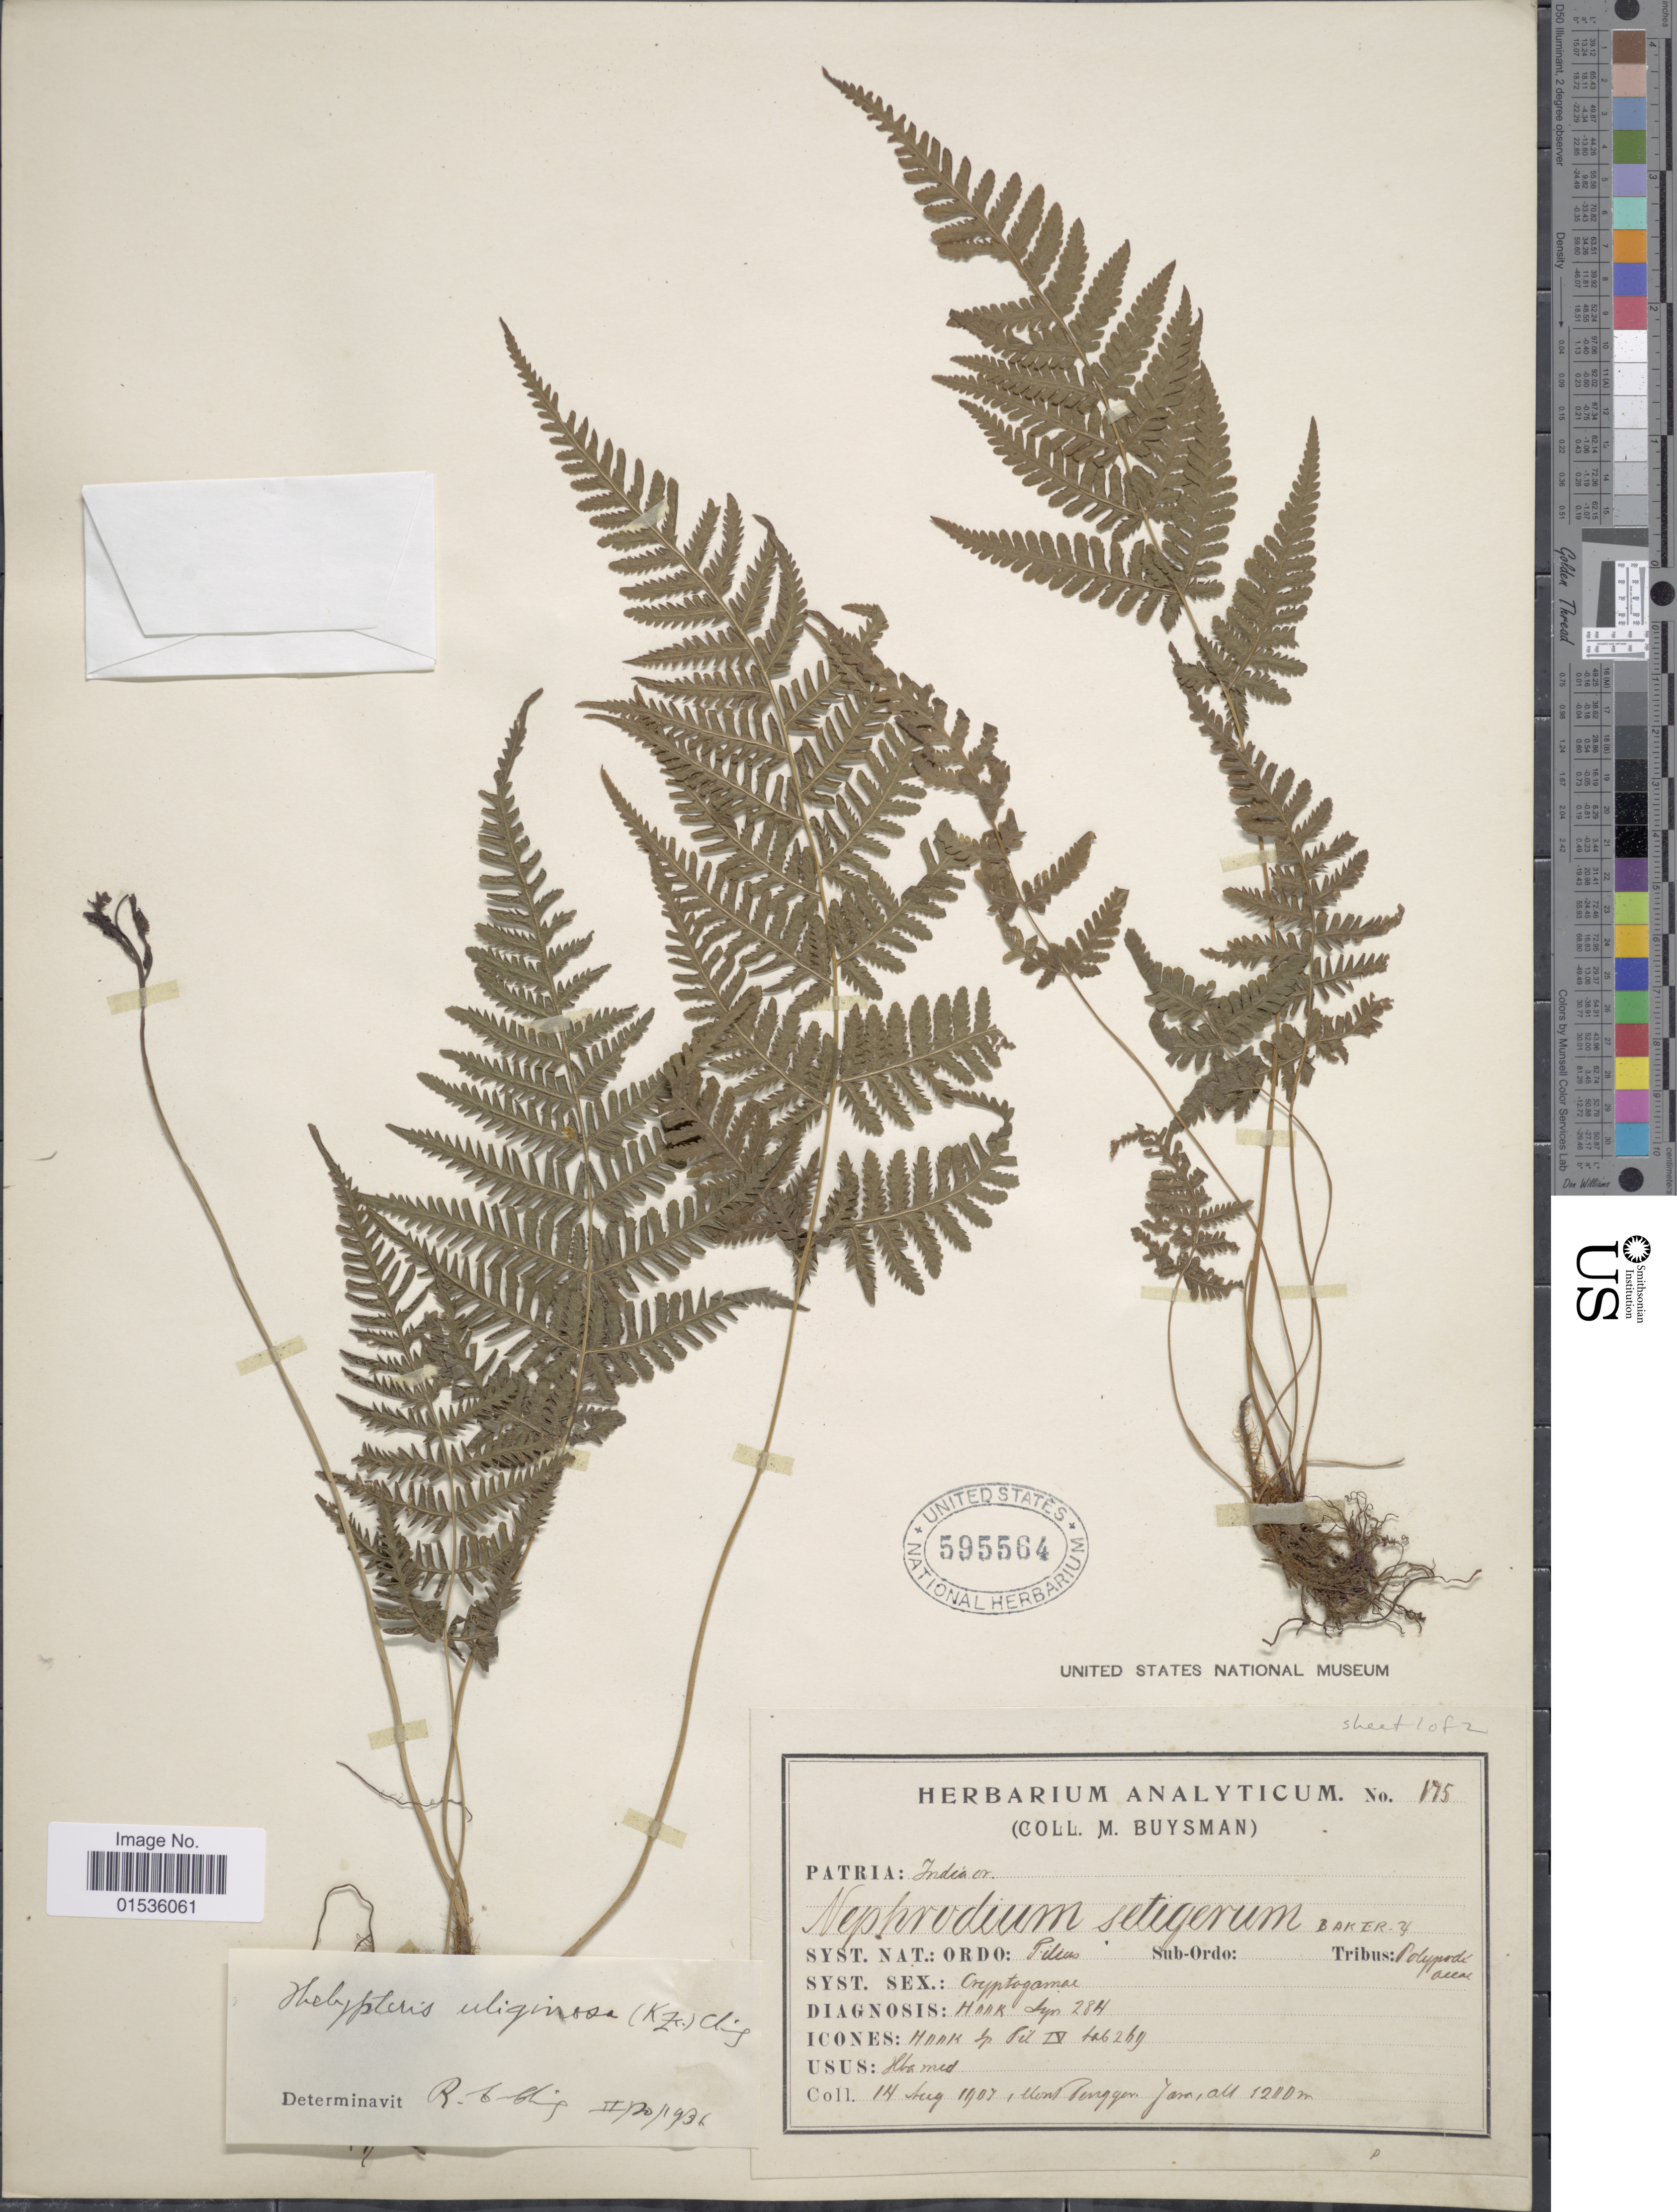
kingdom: Plantae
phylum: Tracheophyta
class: Polypodiopsida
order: Polypodiales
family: Thelypteridaceae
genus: Macrothelypteris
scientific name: Macrothelypteris torresiana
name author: (Gaudich.) Ching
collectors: M. Buysman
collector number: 195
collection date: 1907-08-14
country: Indonesia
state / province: Java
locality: Patria India Or. Mont Penggan, [interpreted]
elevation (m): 1200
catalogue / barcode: US 595564